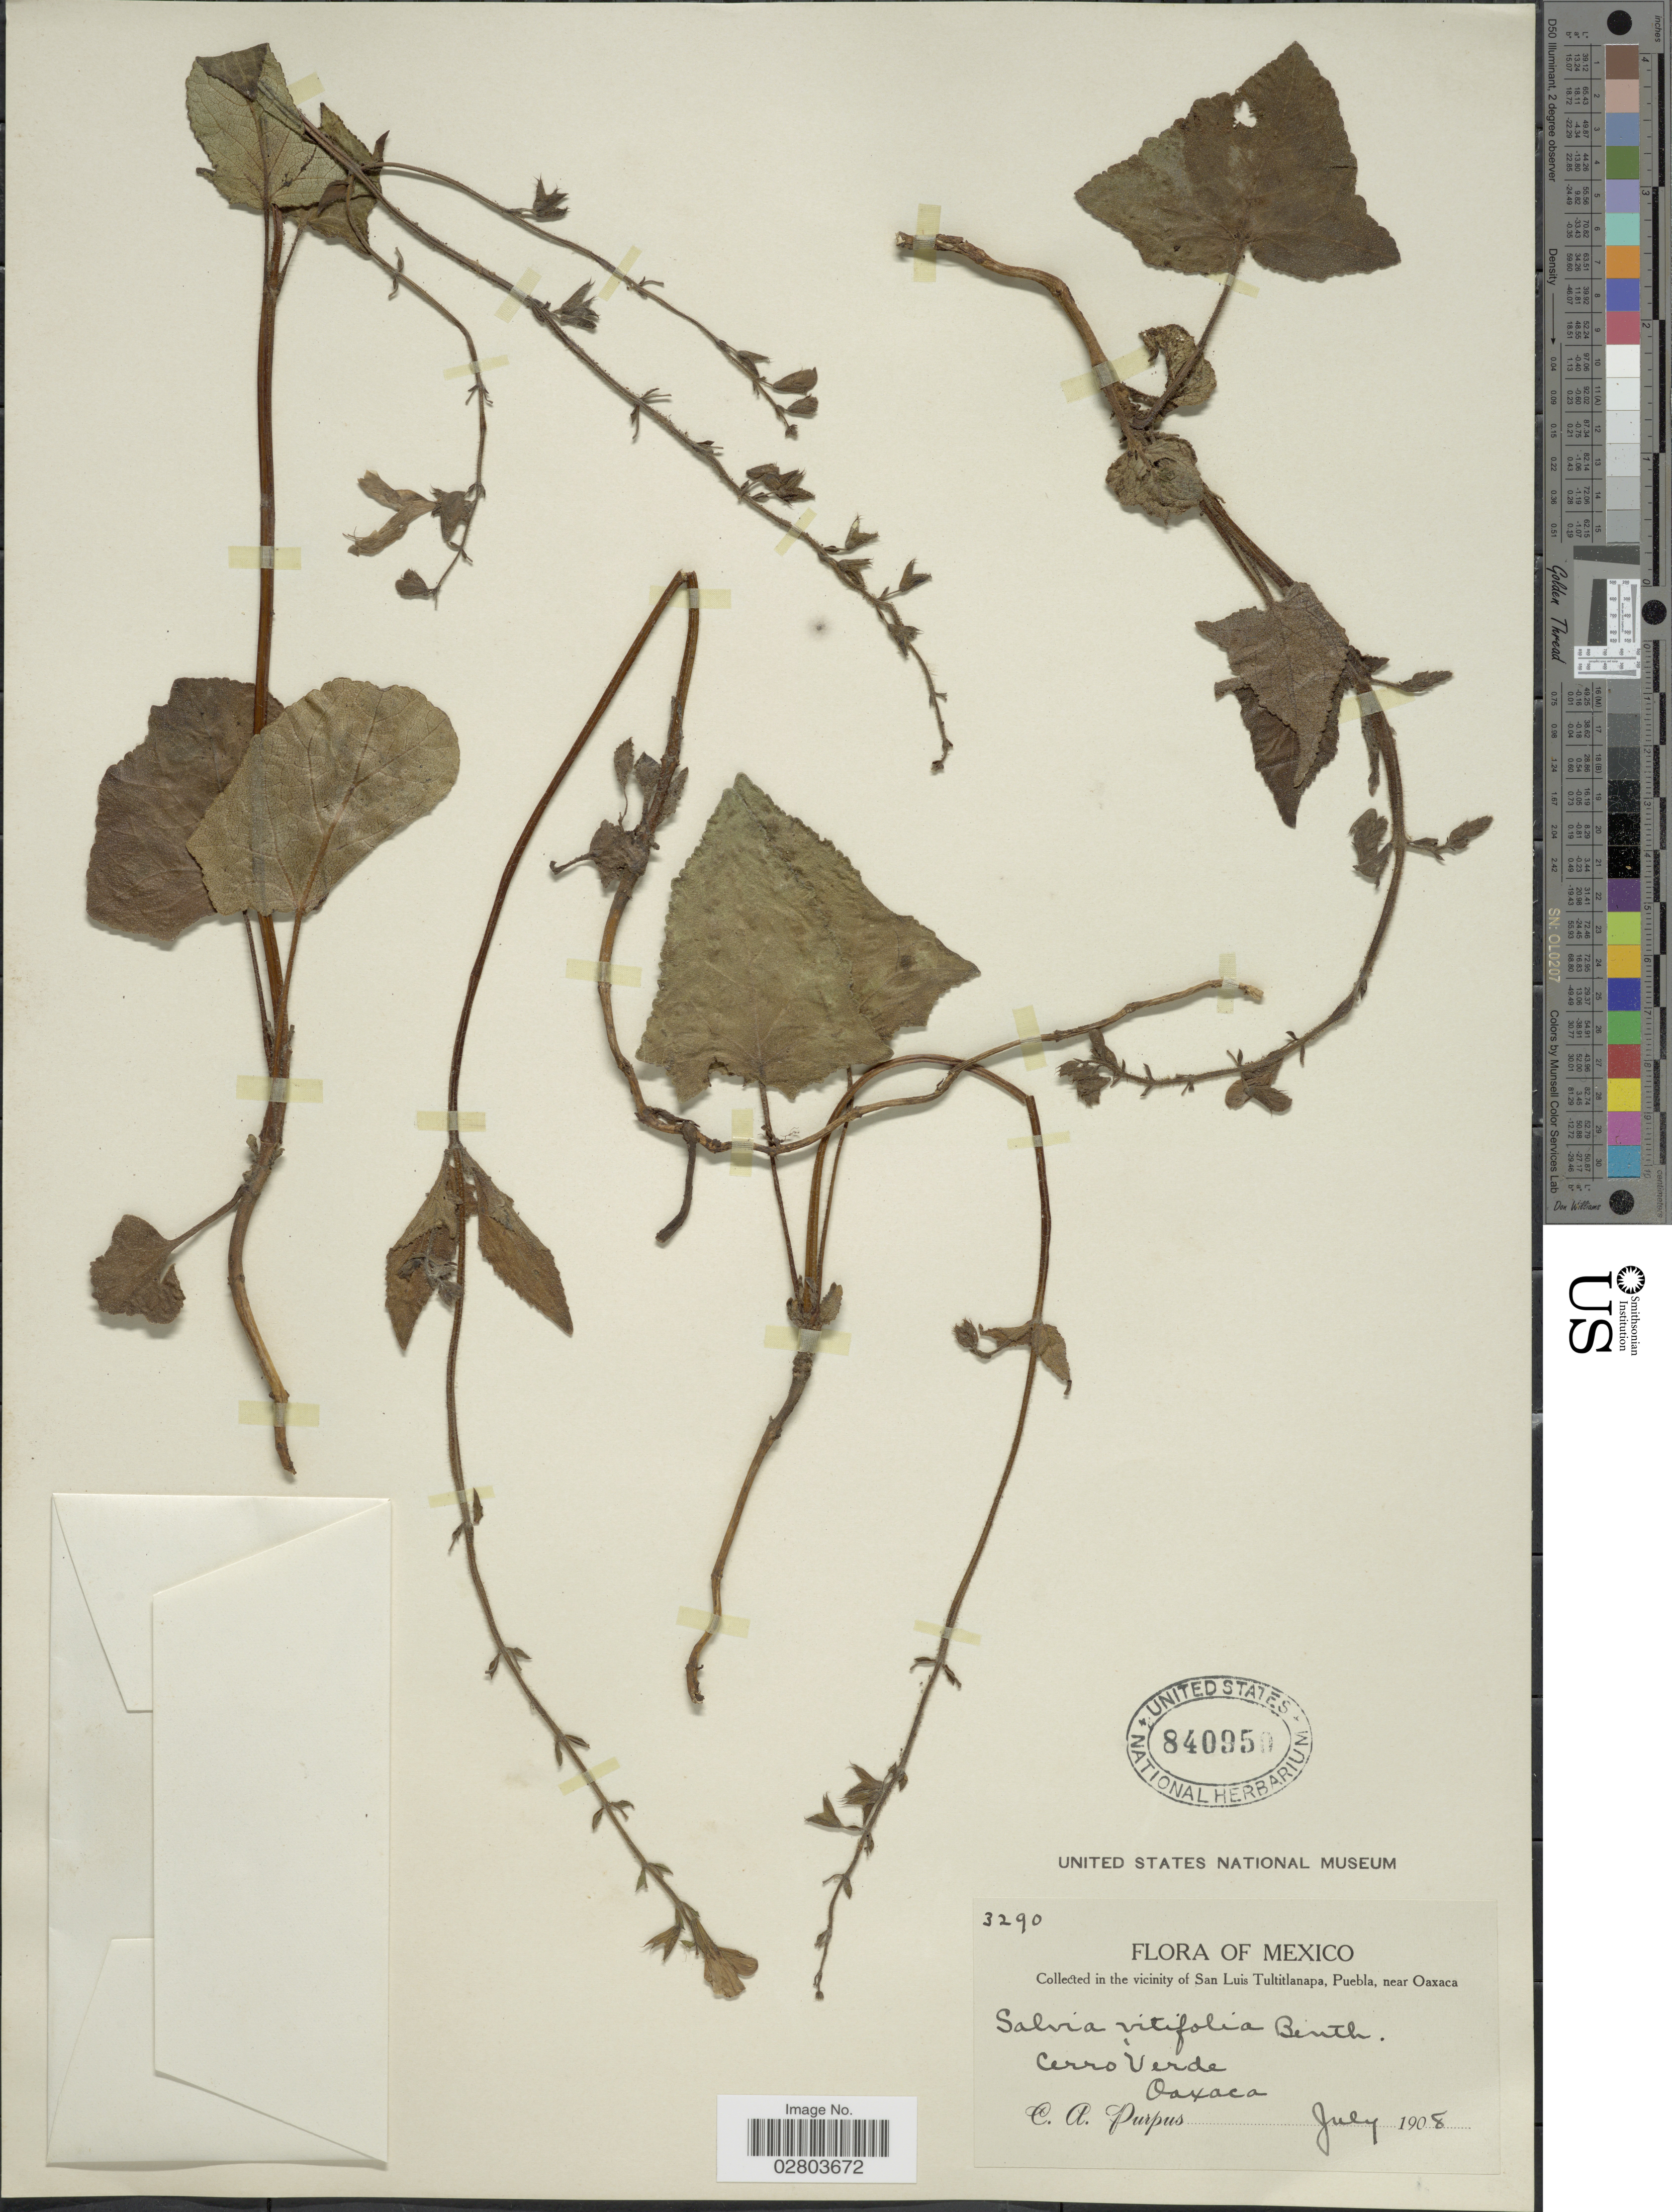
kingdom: Plantae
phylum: Tracheophyta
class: Magnoliopsida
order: Lamiales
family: Lamiaceae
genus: Salvia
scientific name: Salvia vitifolia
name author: Benth.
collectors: C. A. Purpus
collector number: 3290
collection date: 1908-07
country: Mexico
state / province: Oaxaca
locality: Vicinity of San Luis Tultitlanapa, Puebla, near Oaxaca. Cerro Verde.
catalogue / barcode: US 840950